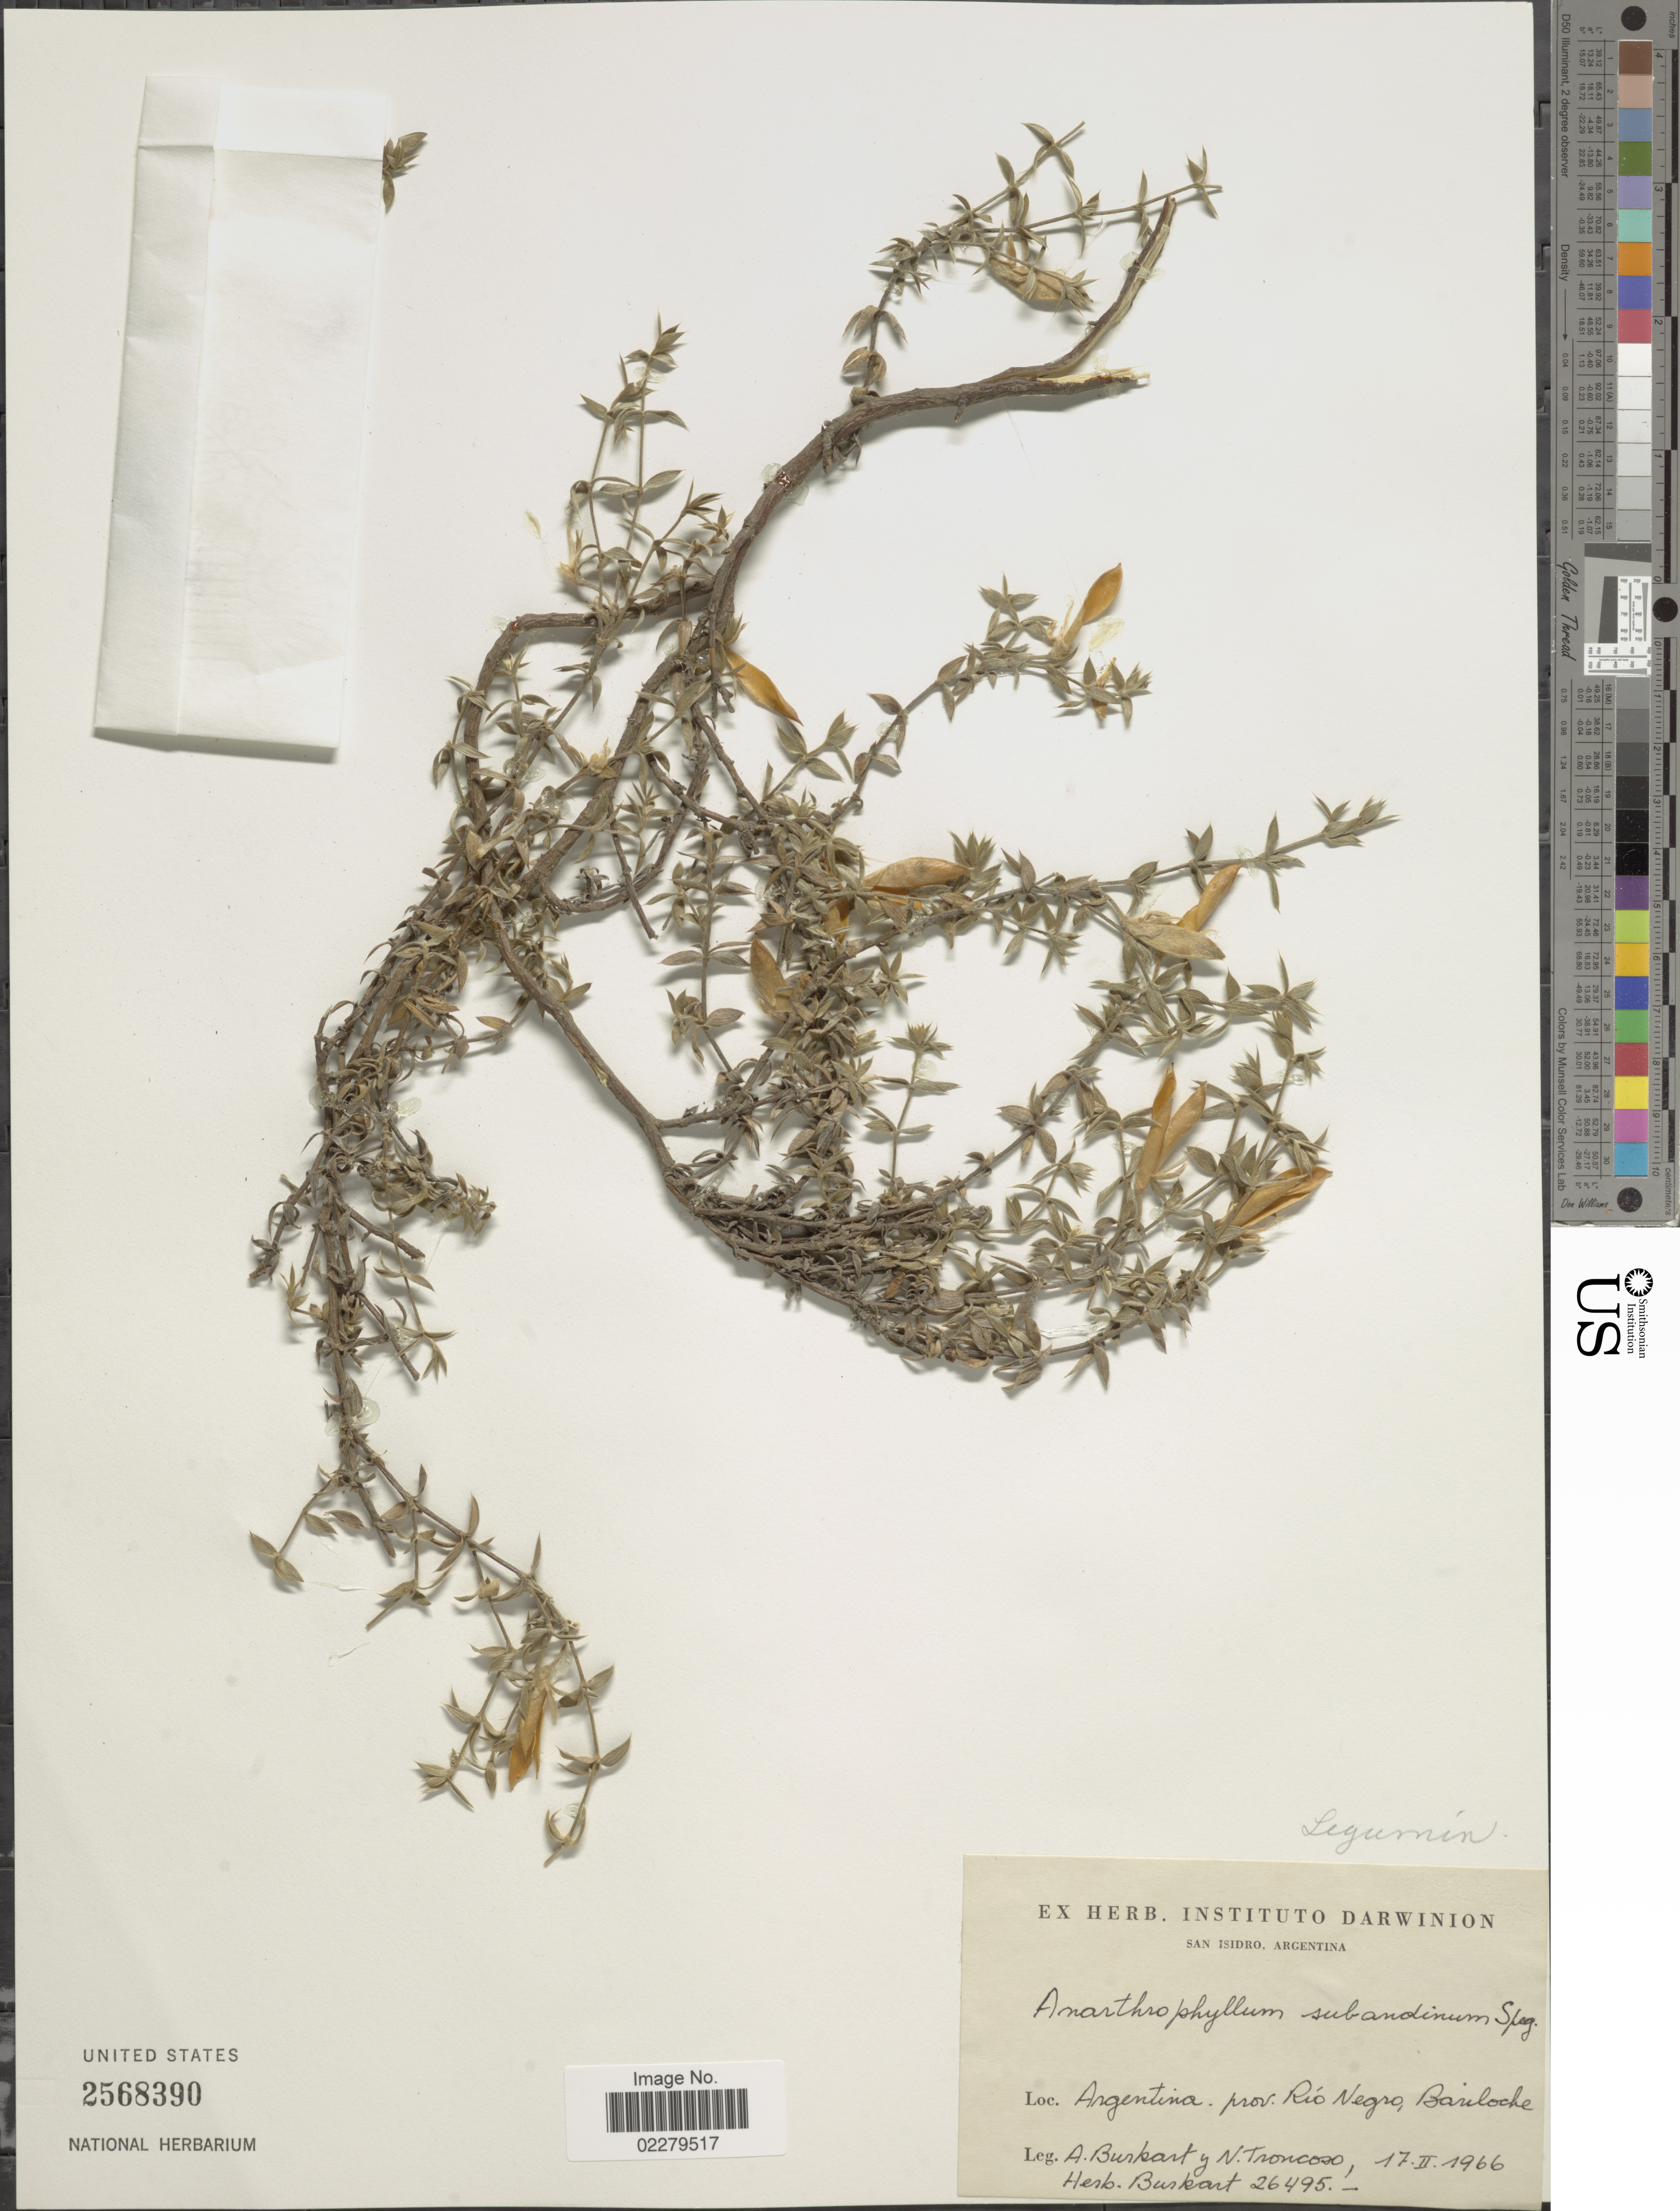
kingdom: Plantae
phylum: Tracheophyta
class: Magnoliopsida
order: Fabales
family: Fabaceae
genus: Anarthrophyllum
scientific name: Anarthrophyllum subandinum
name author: Speg.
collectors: A. E. Burkart & N. Troncoso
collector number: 26495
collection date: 1966-02-17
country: Argentina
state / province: Rio Negro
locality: San Isidro. Prov. Rio Negro, Bariloche.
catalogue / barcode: US 2568390